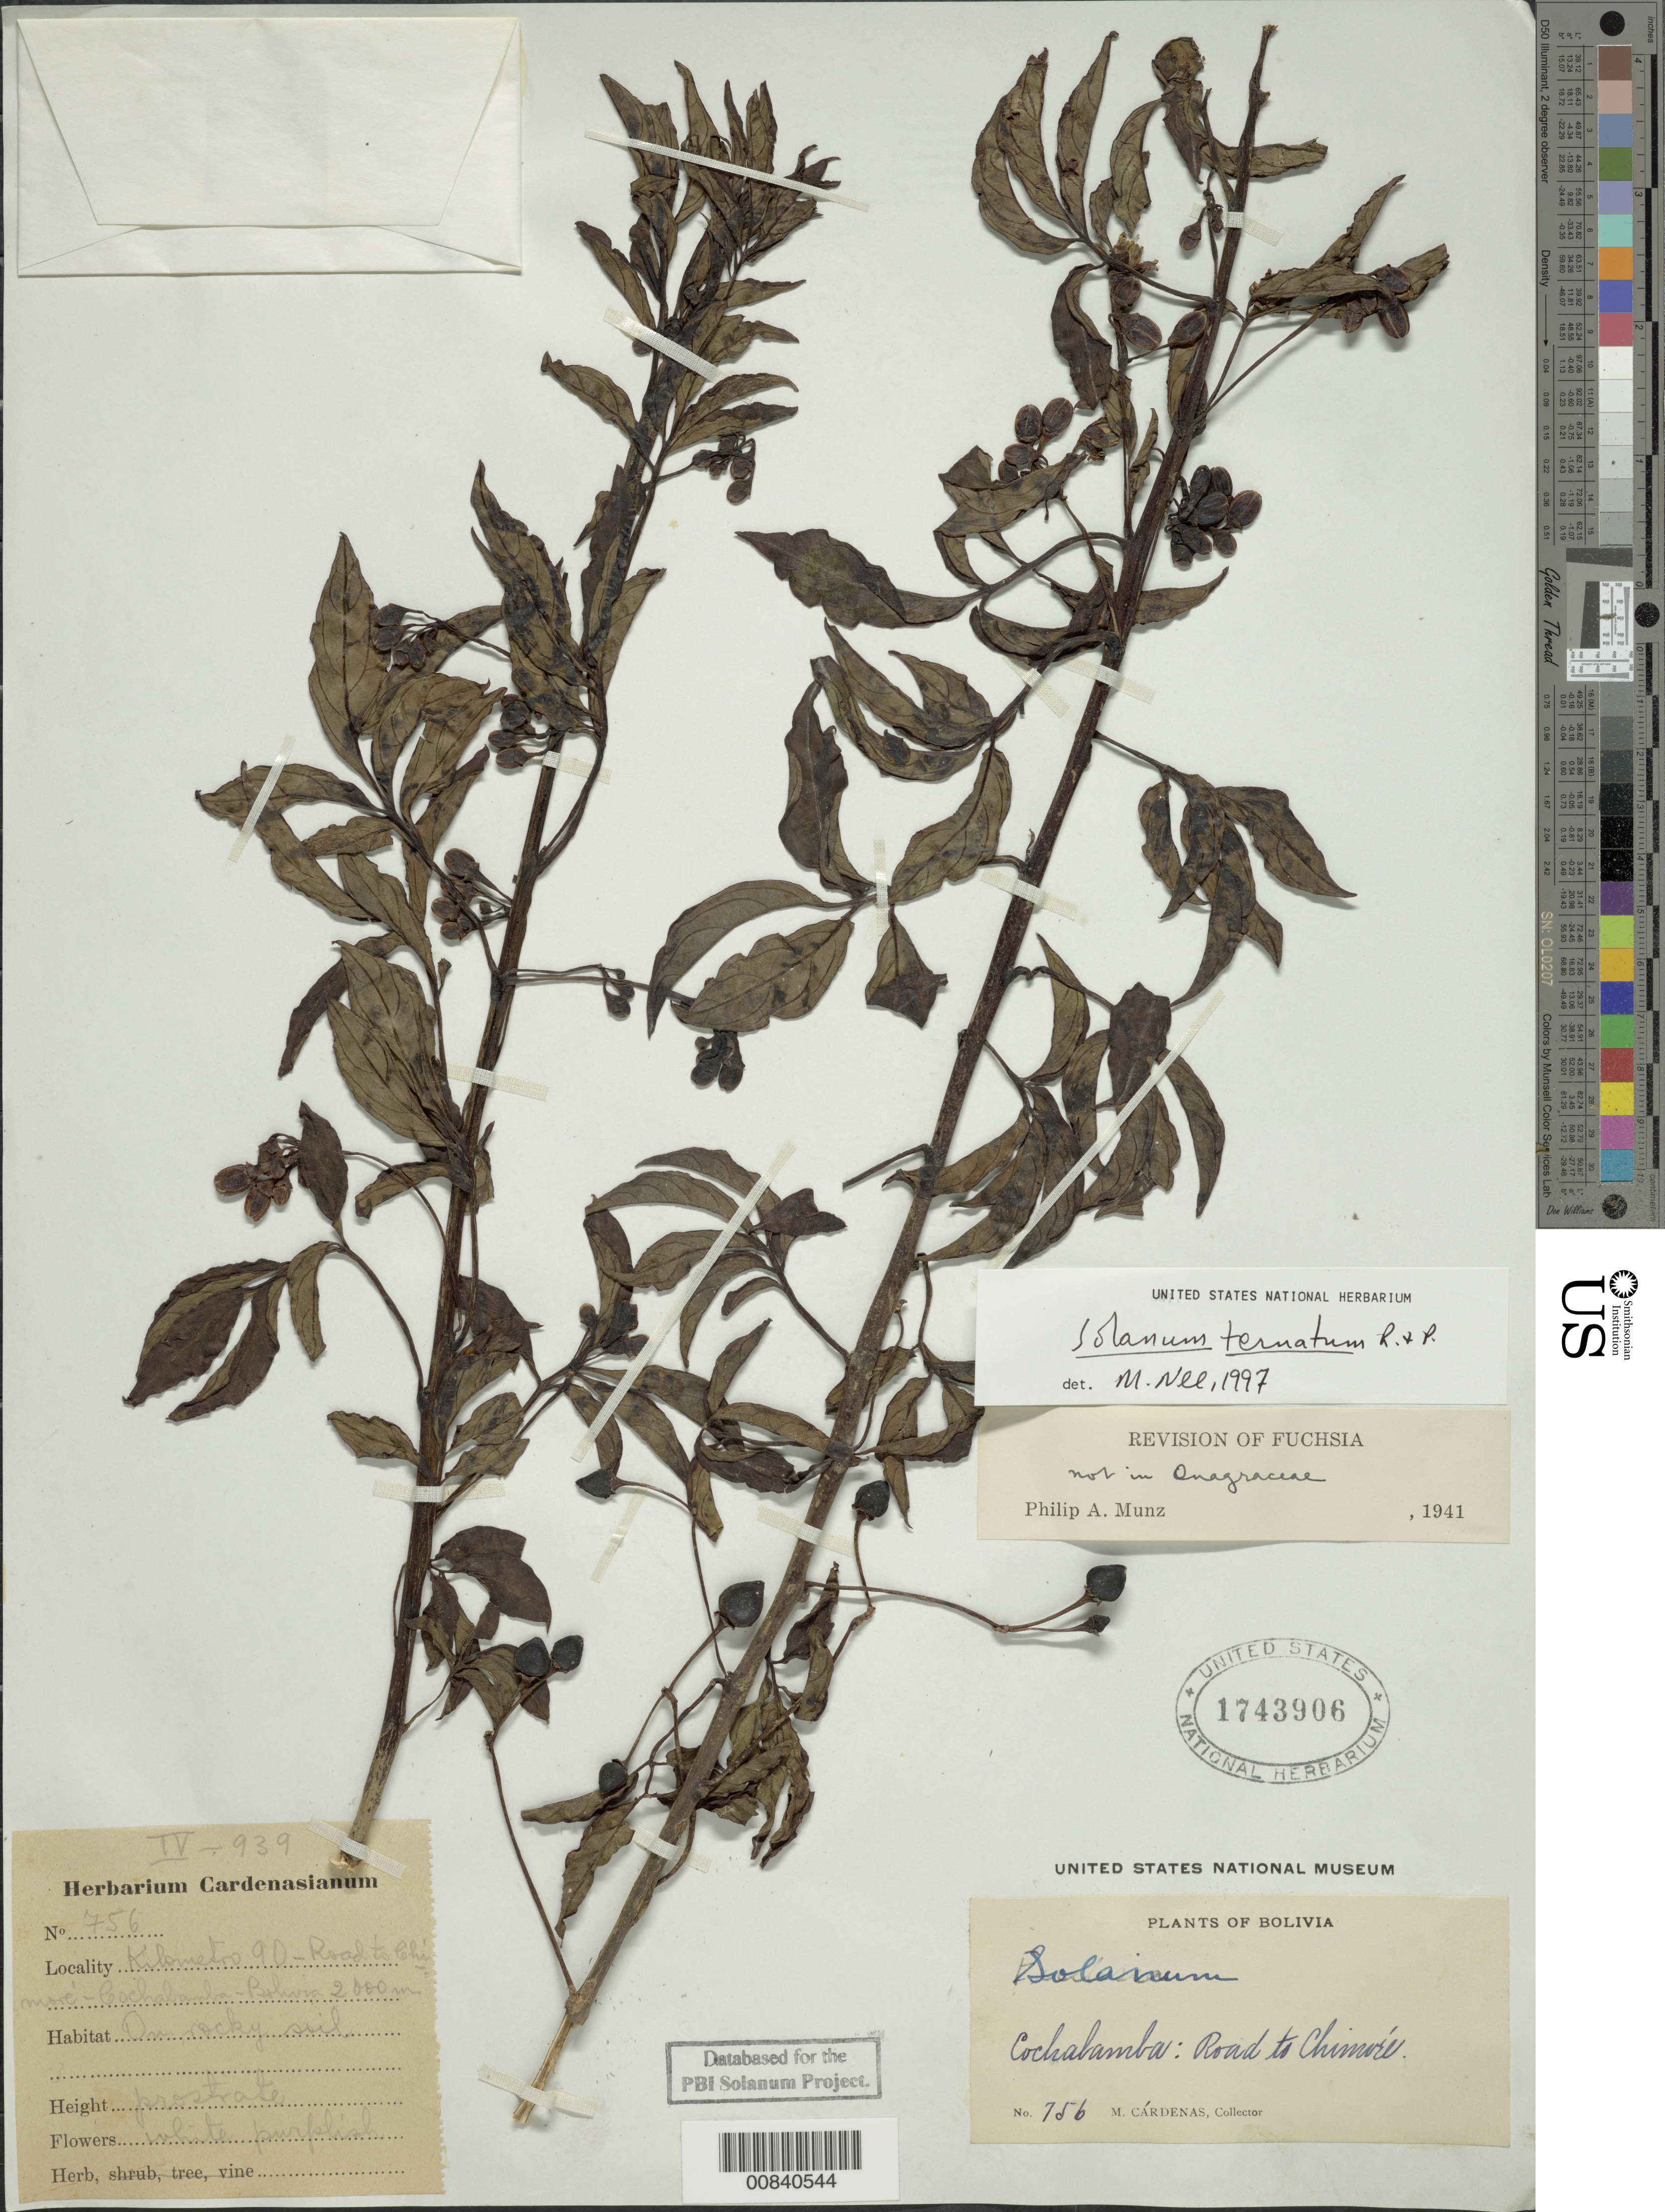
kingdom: Plantae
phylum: Tracheophyta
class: Magnoliopsida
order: Solanales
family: Solanaceae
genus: Solanum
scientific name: Solanum ternatum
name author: Ruiz & Pav.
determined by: Nee, Michael H.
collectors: M. Cárdenas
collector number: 756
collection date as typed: Apr 1939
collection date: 1939-04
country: Bolivia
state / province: Cochabamba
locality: Km. 90 - road to Chimire-Cochabamba.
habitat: On rocky soil.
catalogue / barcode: US 1743906